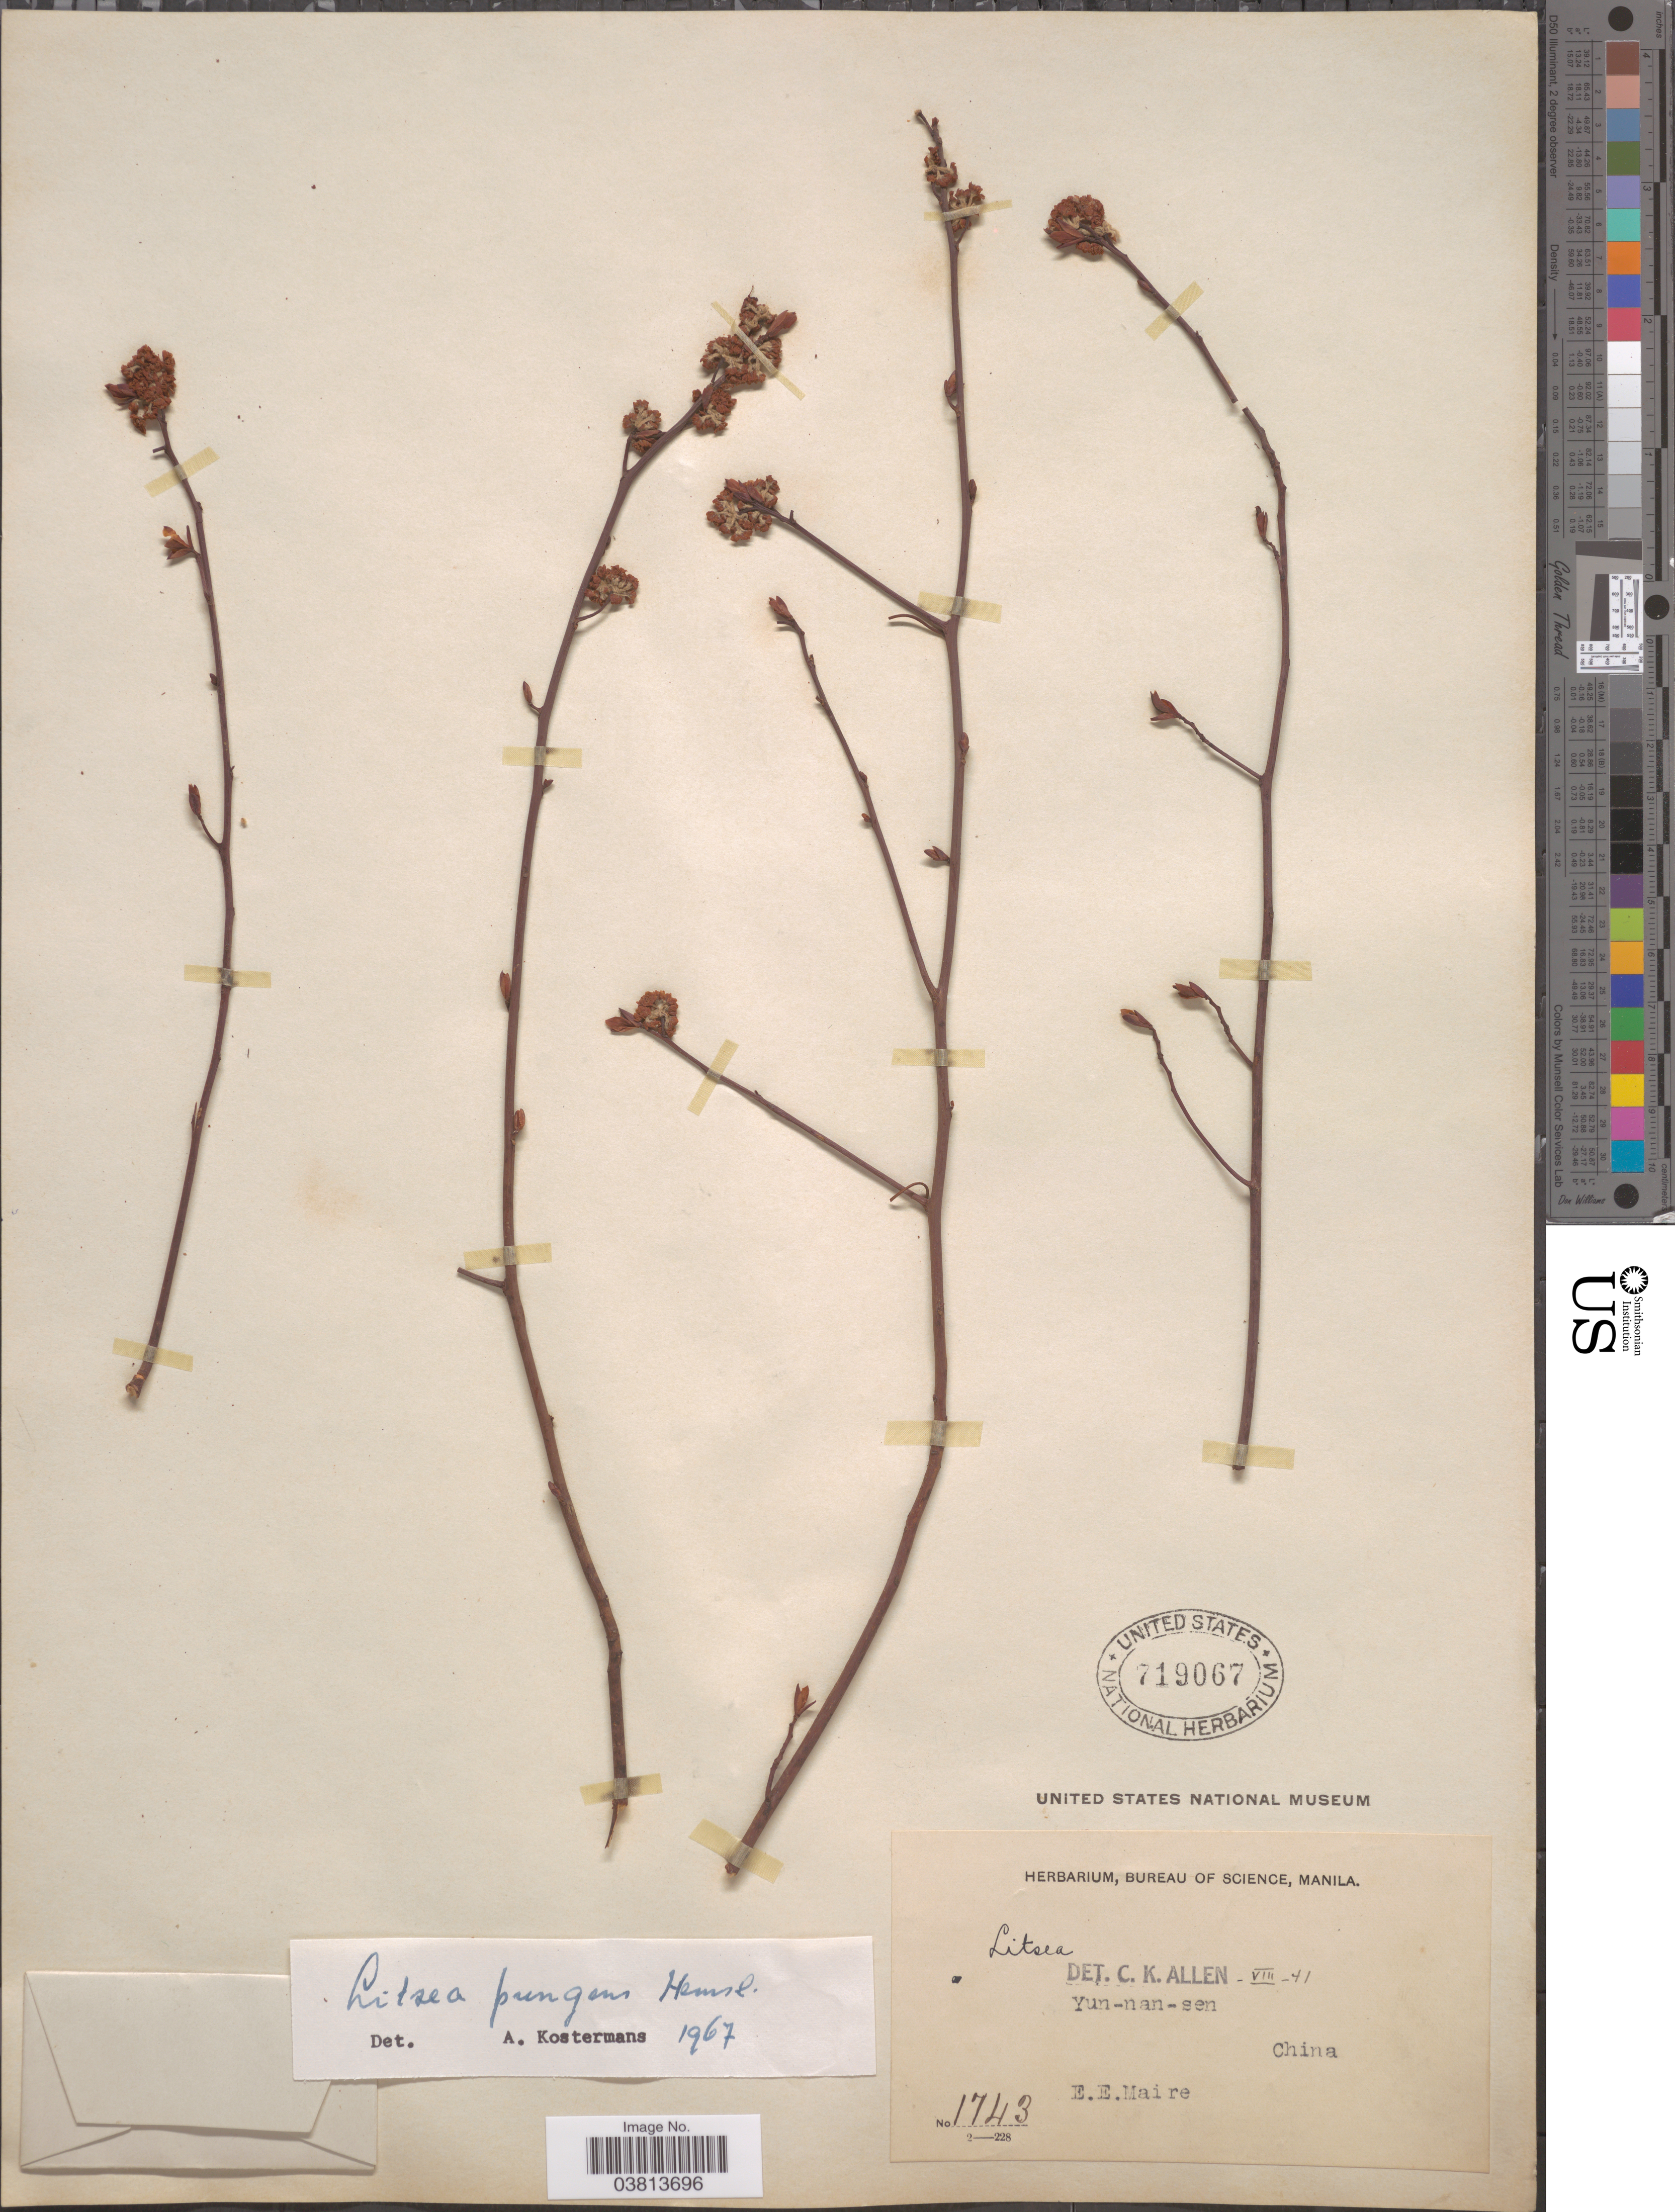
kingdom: Plantae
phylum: Tracheophyta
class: Magnoliopsida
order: Laurales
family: Lauraceae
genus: Litsea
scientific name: Litsea pungens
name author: Hemsl.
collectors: E. E. Maire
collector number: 1743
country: China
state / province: Yunnan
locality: Yun-nan-sen.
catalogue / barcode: US 719067